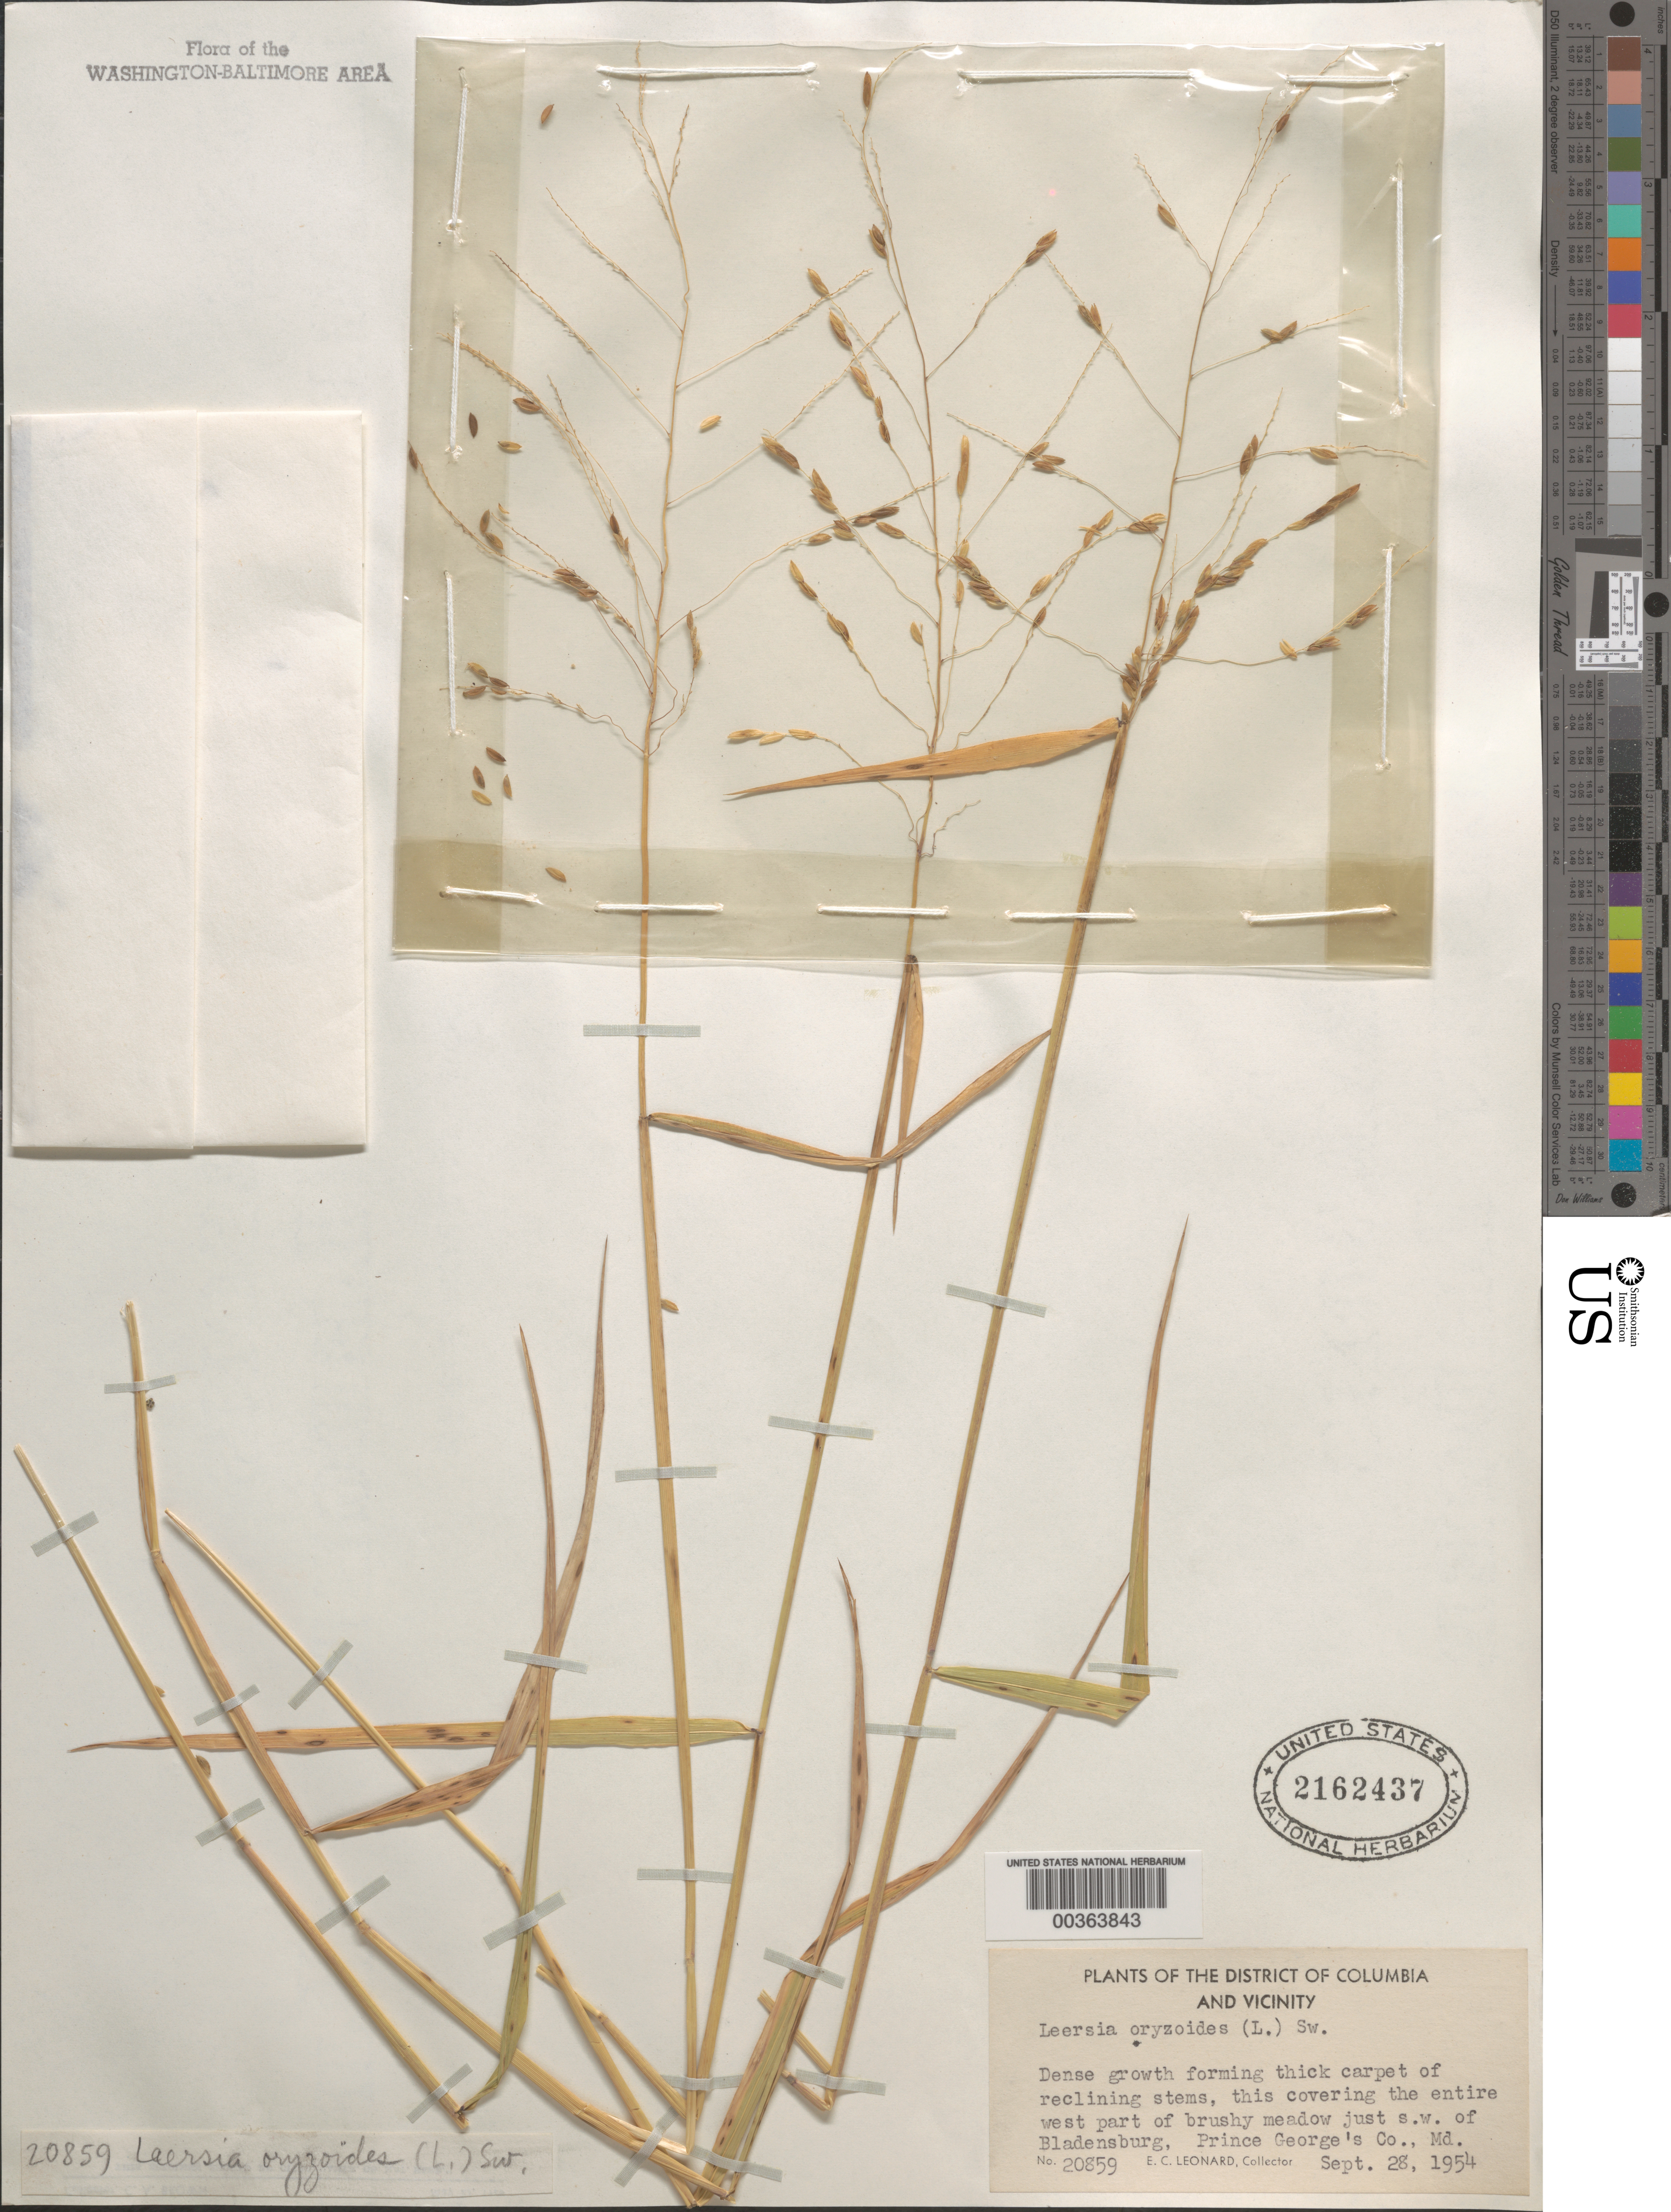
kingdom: Plantae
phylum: Tracheophyta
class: Liliopsida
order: Poales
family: Poaceae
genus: Leersia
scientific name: Leersia oryzoides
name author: (L.) Sw.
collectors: E. C. Leonard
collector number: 20859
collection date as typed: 28 Sep 1954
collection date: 1954-09-28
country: United States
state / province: Maryland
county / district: Prince George's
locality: Southwest of Bladensburg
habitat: Brushy meadow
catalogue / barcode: US 2162437